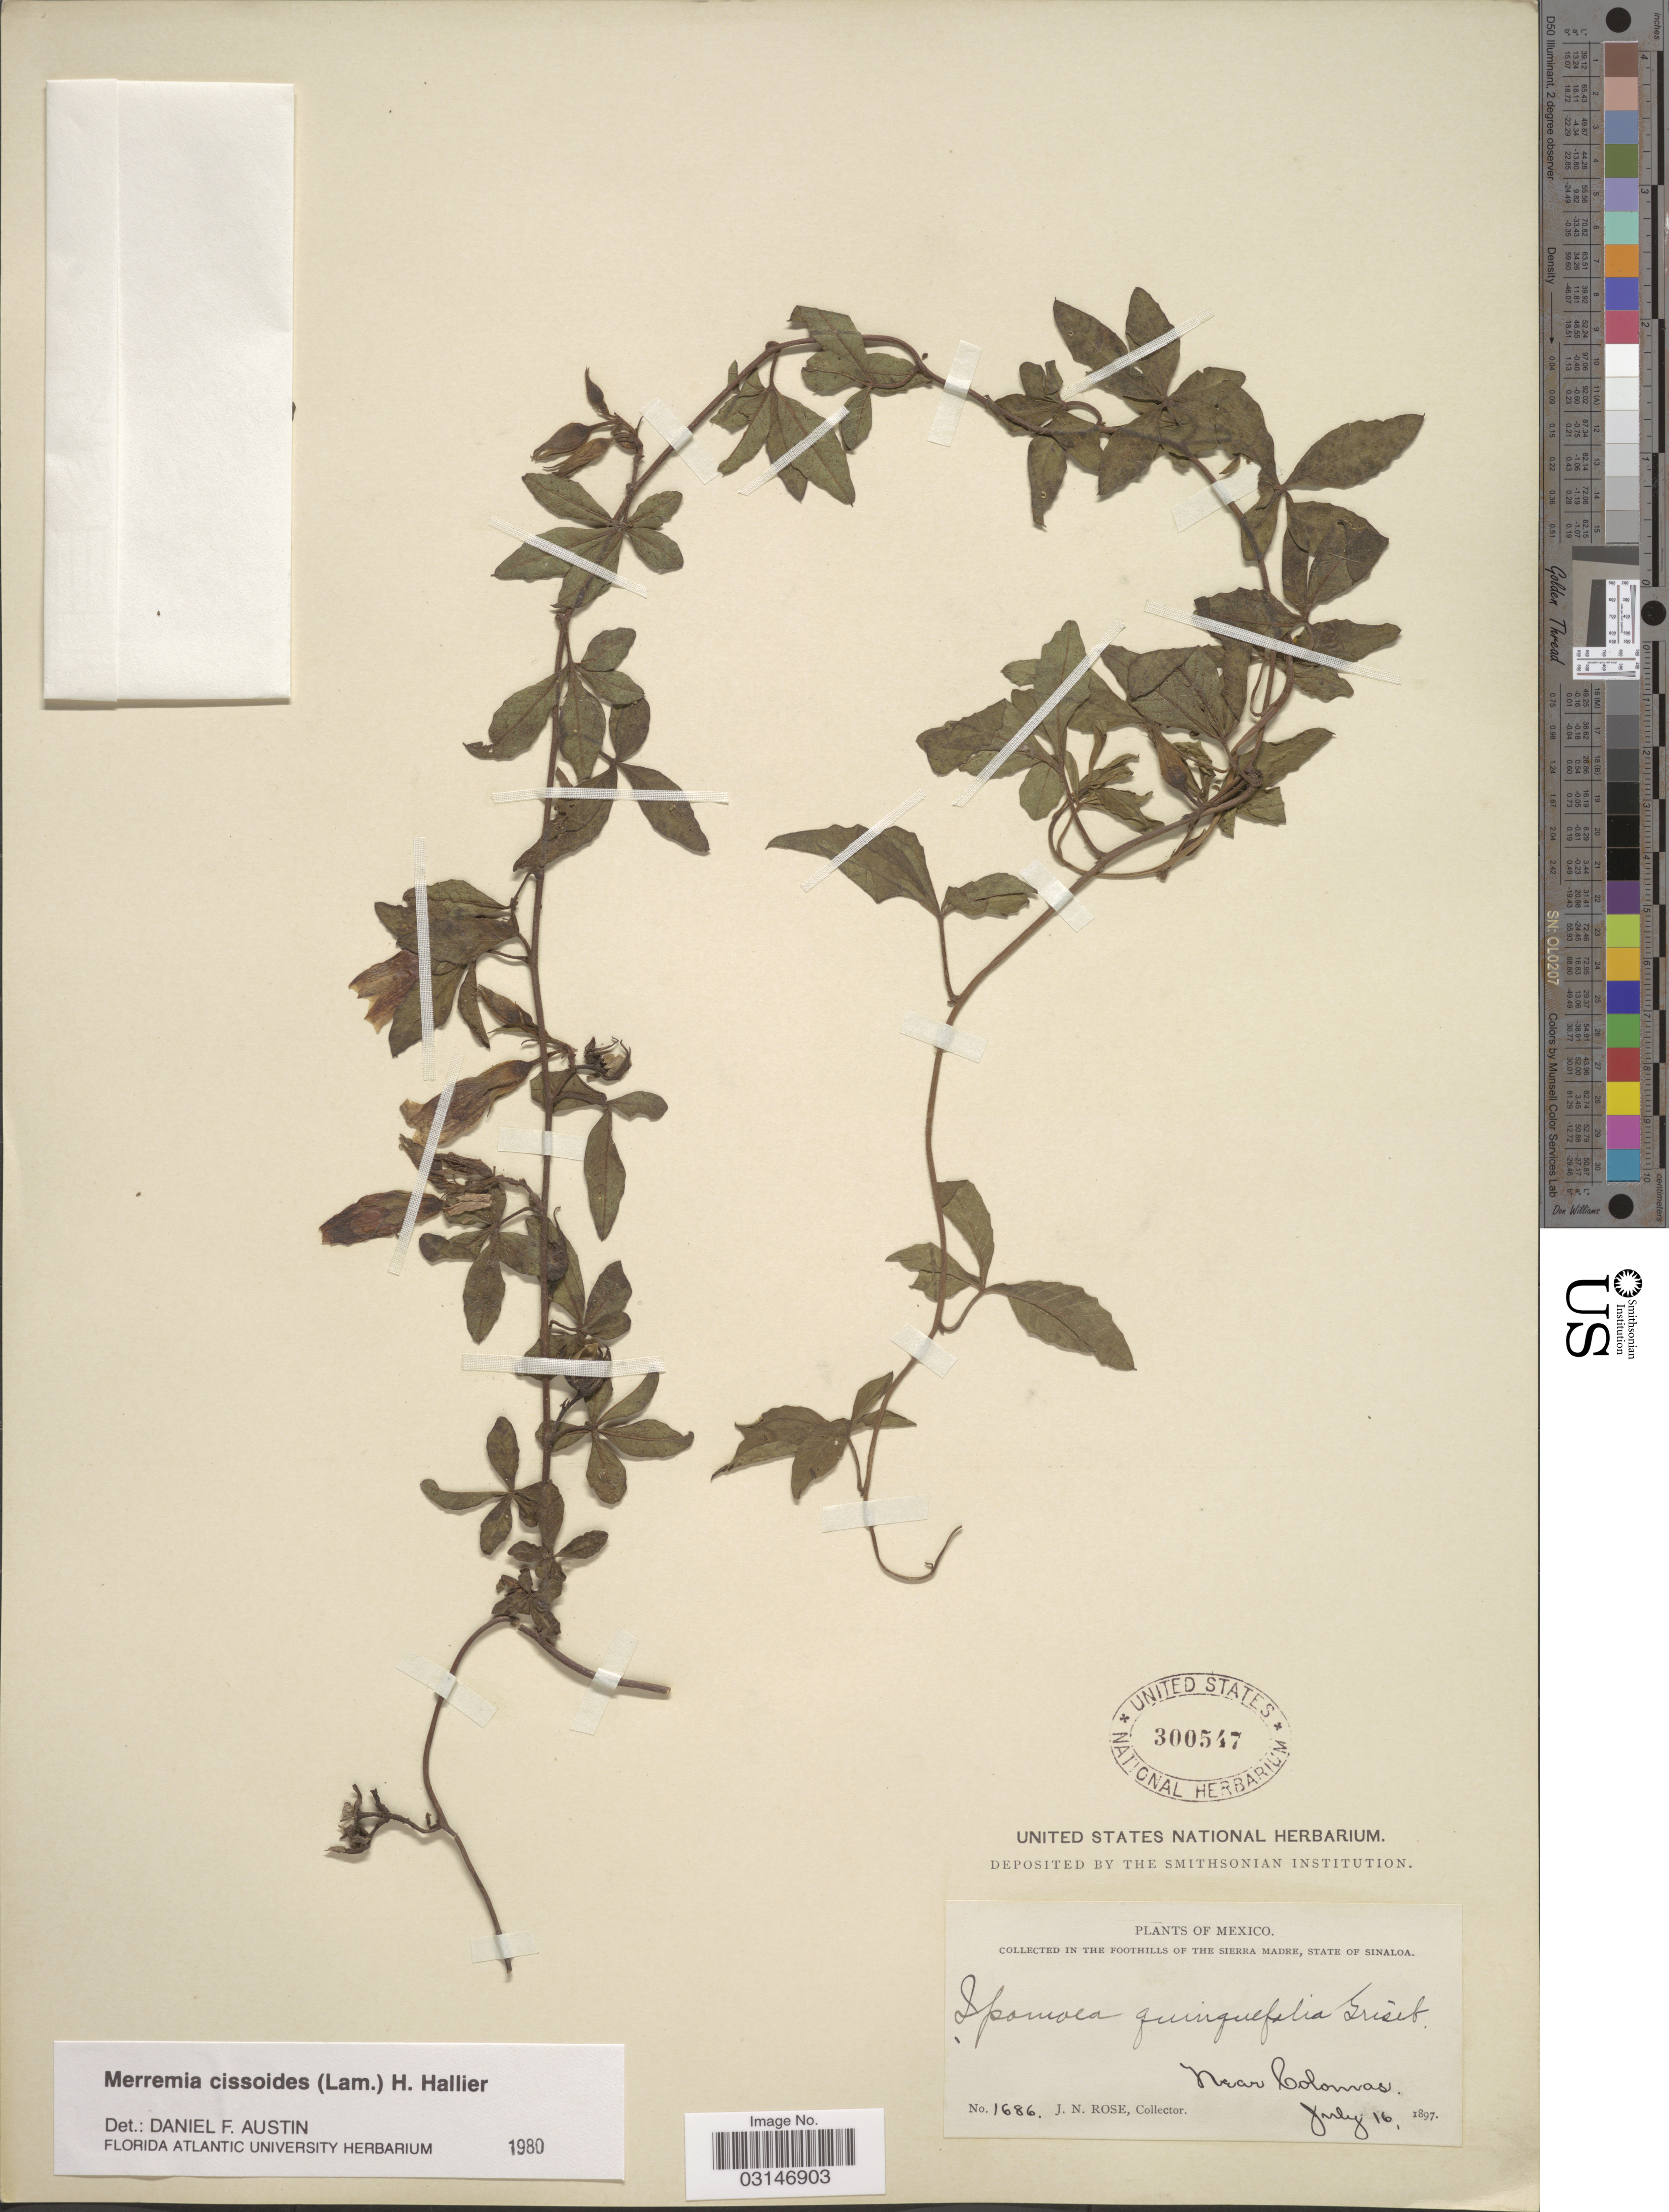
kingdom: Plantae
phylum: Tracheophyta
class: Magnoliopsida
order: Solanales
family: Convolvulaceae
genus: Distimake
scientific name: Distimake cissoides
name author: (Lam.) A. R. Simões & Staples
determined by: Strong, Mark T., (BOT), Smithsonian Institution - National Museum of Natural History (UNITED STATES)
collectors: J. N. Rose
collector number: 1686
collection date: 1897-07-16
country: Mexico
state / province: Sinaloa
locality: In the foothills of the Sierra Madre, Near Colomas.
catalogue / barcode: US 300547